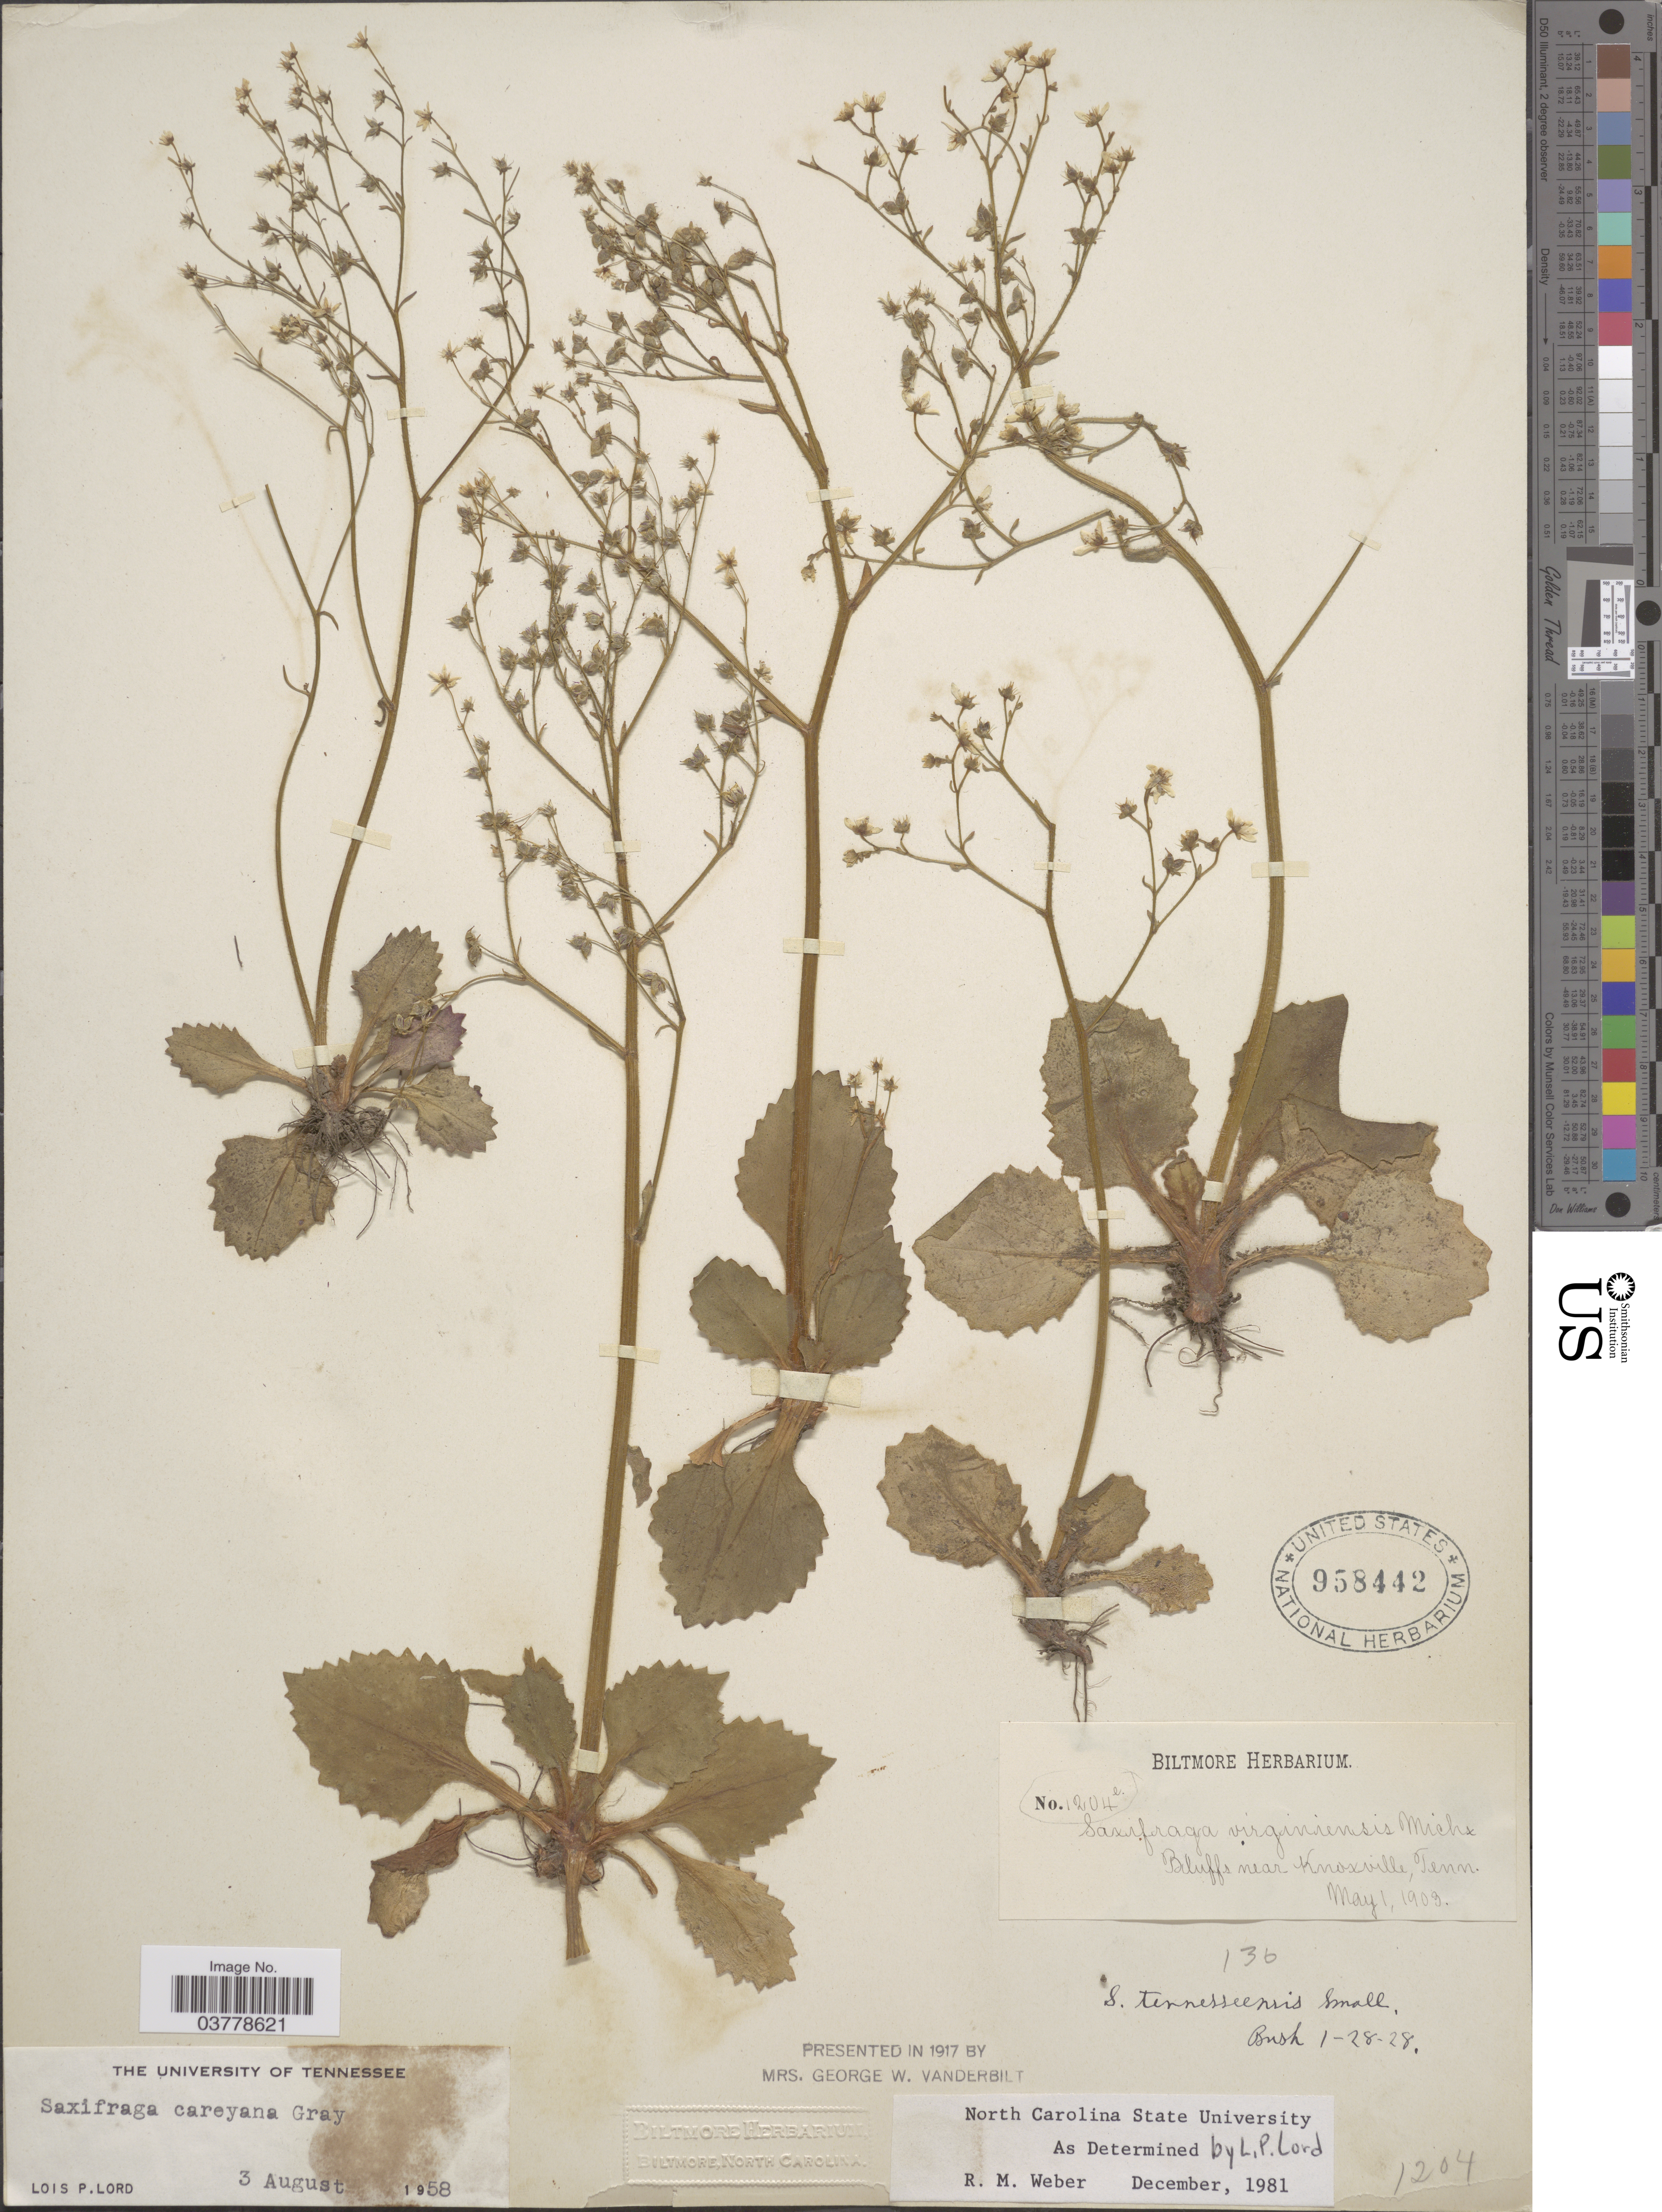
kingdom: Plantae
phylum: Tracheophyta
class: Magnoliopsida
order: Saxifragales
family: Saxifragaceae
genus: Saxifraga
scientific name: Saxifraga careyana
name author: A. Gray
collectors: ex herb. Biltmore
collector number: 1204e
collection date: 1903-05-01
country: United States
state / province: Tennessee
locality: Bluffs near Knoxville.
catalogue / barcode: US 958442